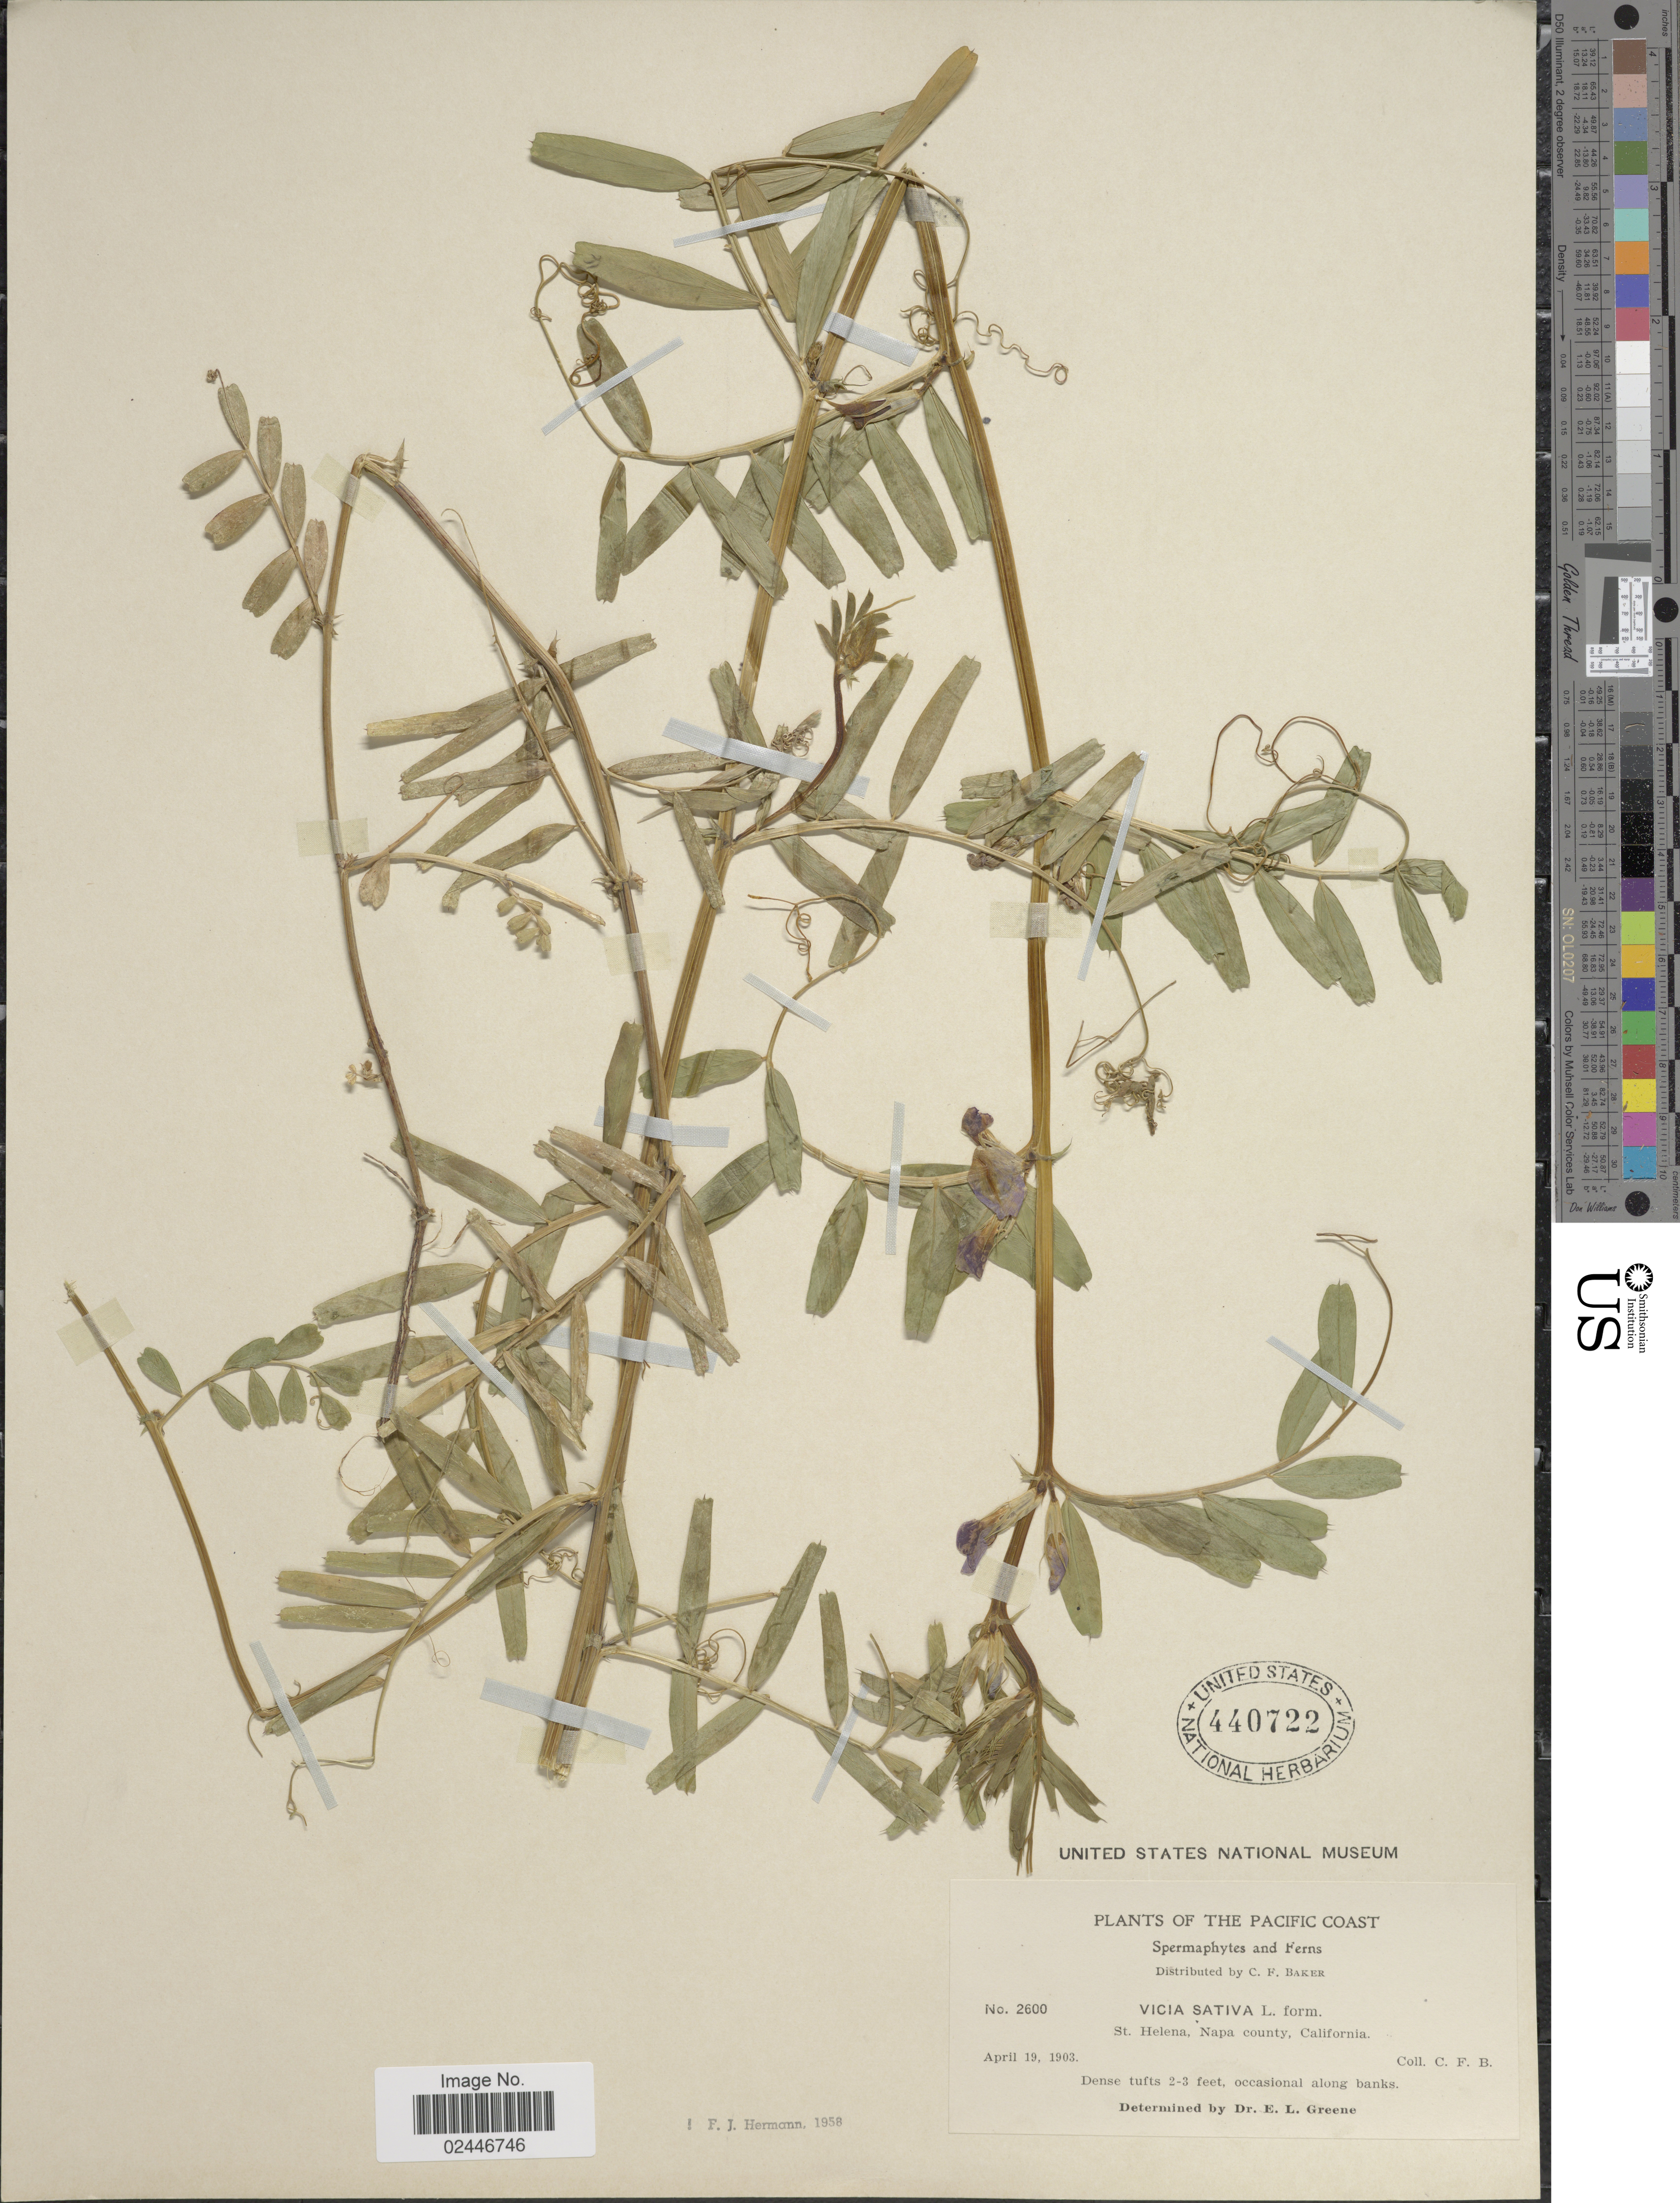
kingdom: Plantae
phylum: Tracheophyta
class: Magnoliopsida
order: Fabales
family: Fabaceae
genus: Vicia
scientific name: Vicia sativa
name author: L.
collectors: C. F. Baker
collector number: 2600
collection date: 1903-04-19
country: United States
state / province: California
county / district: Napa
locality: The Pacific Coast, St. Helena, Napa County, occasional along banks.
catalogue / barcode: US 440722